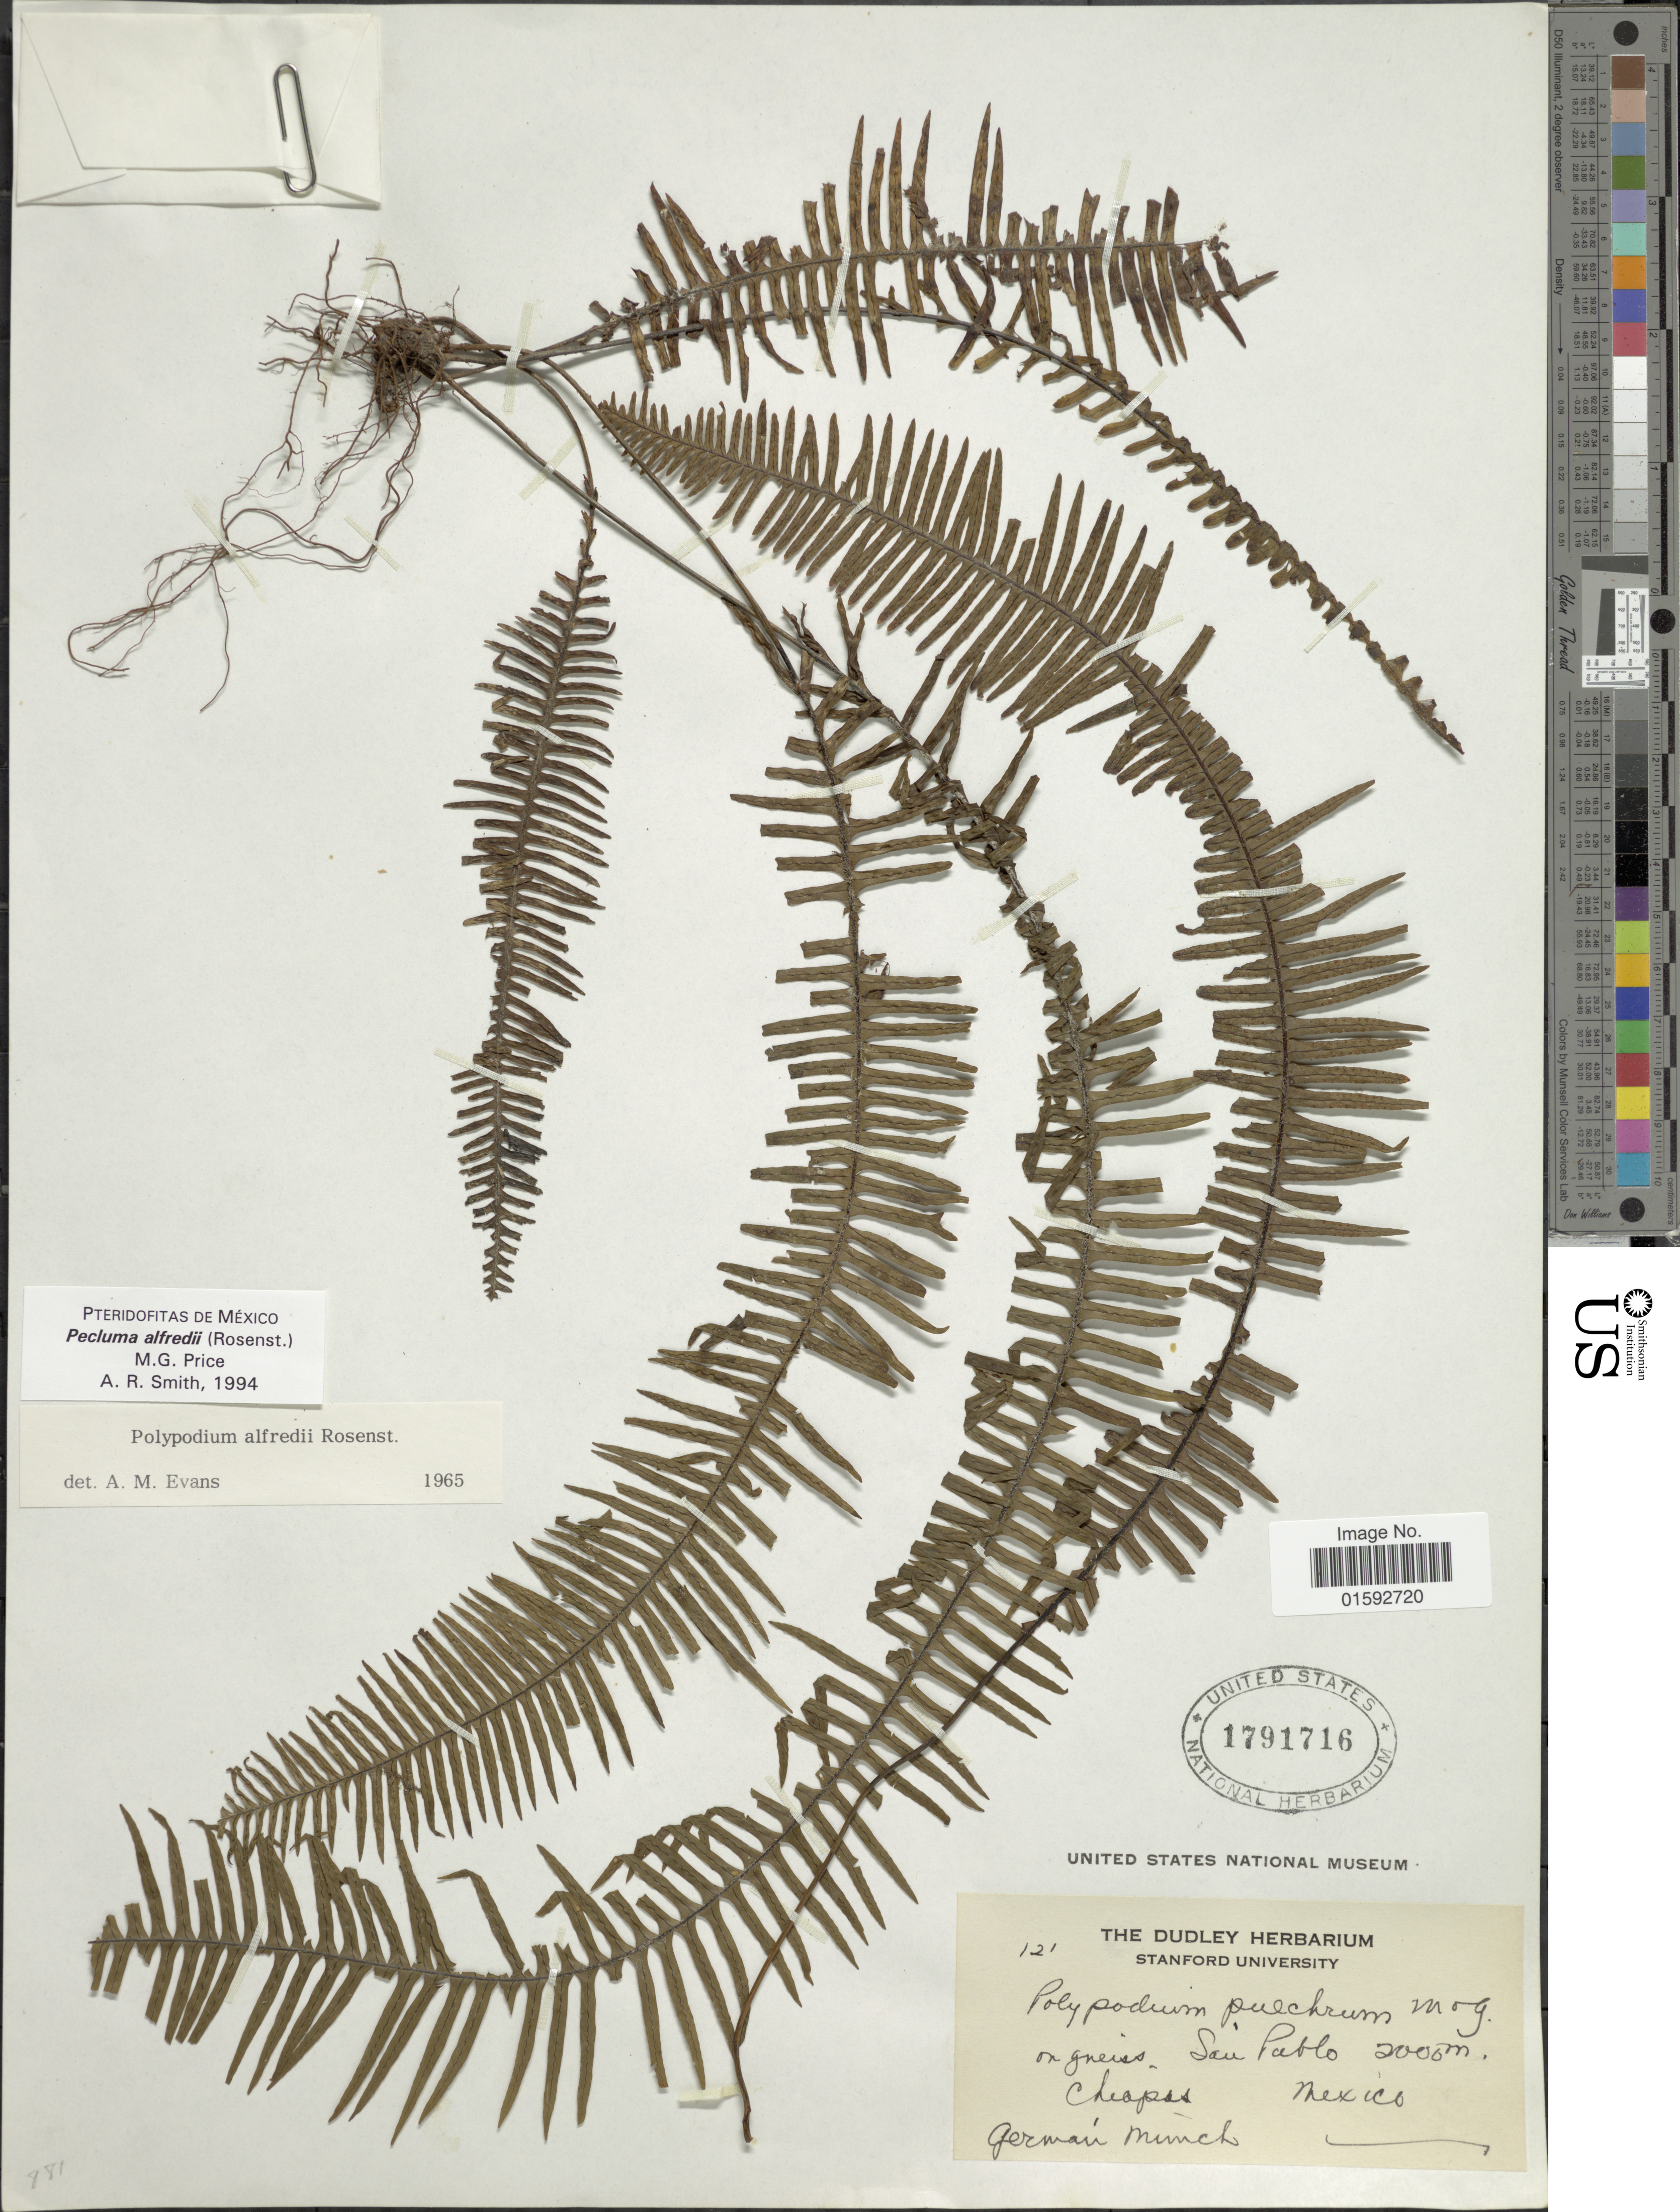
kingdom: Plantae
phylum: Tracheophyta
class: Polypodiopsida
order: Polypodiales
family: Polypodiaceae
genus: Pecluma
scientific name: Pecluma alfredii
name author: (Rosenst.) M.G. Price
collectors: G. Munch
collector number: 121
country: Mexico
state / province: Chiapas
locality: San Pablo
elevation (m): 2000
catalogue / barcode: US 1791716